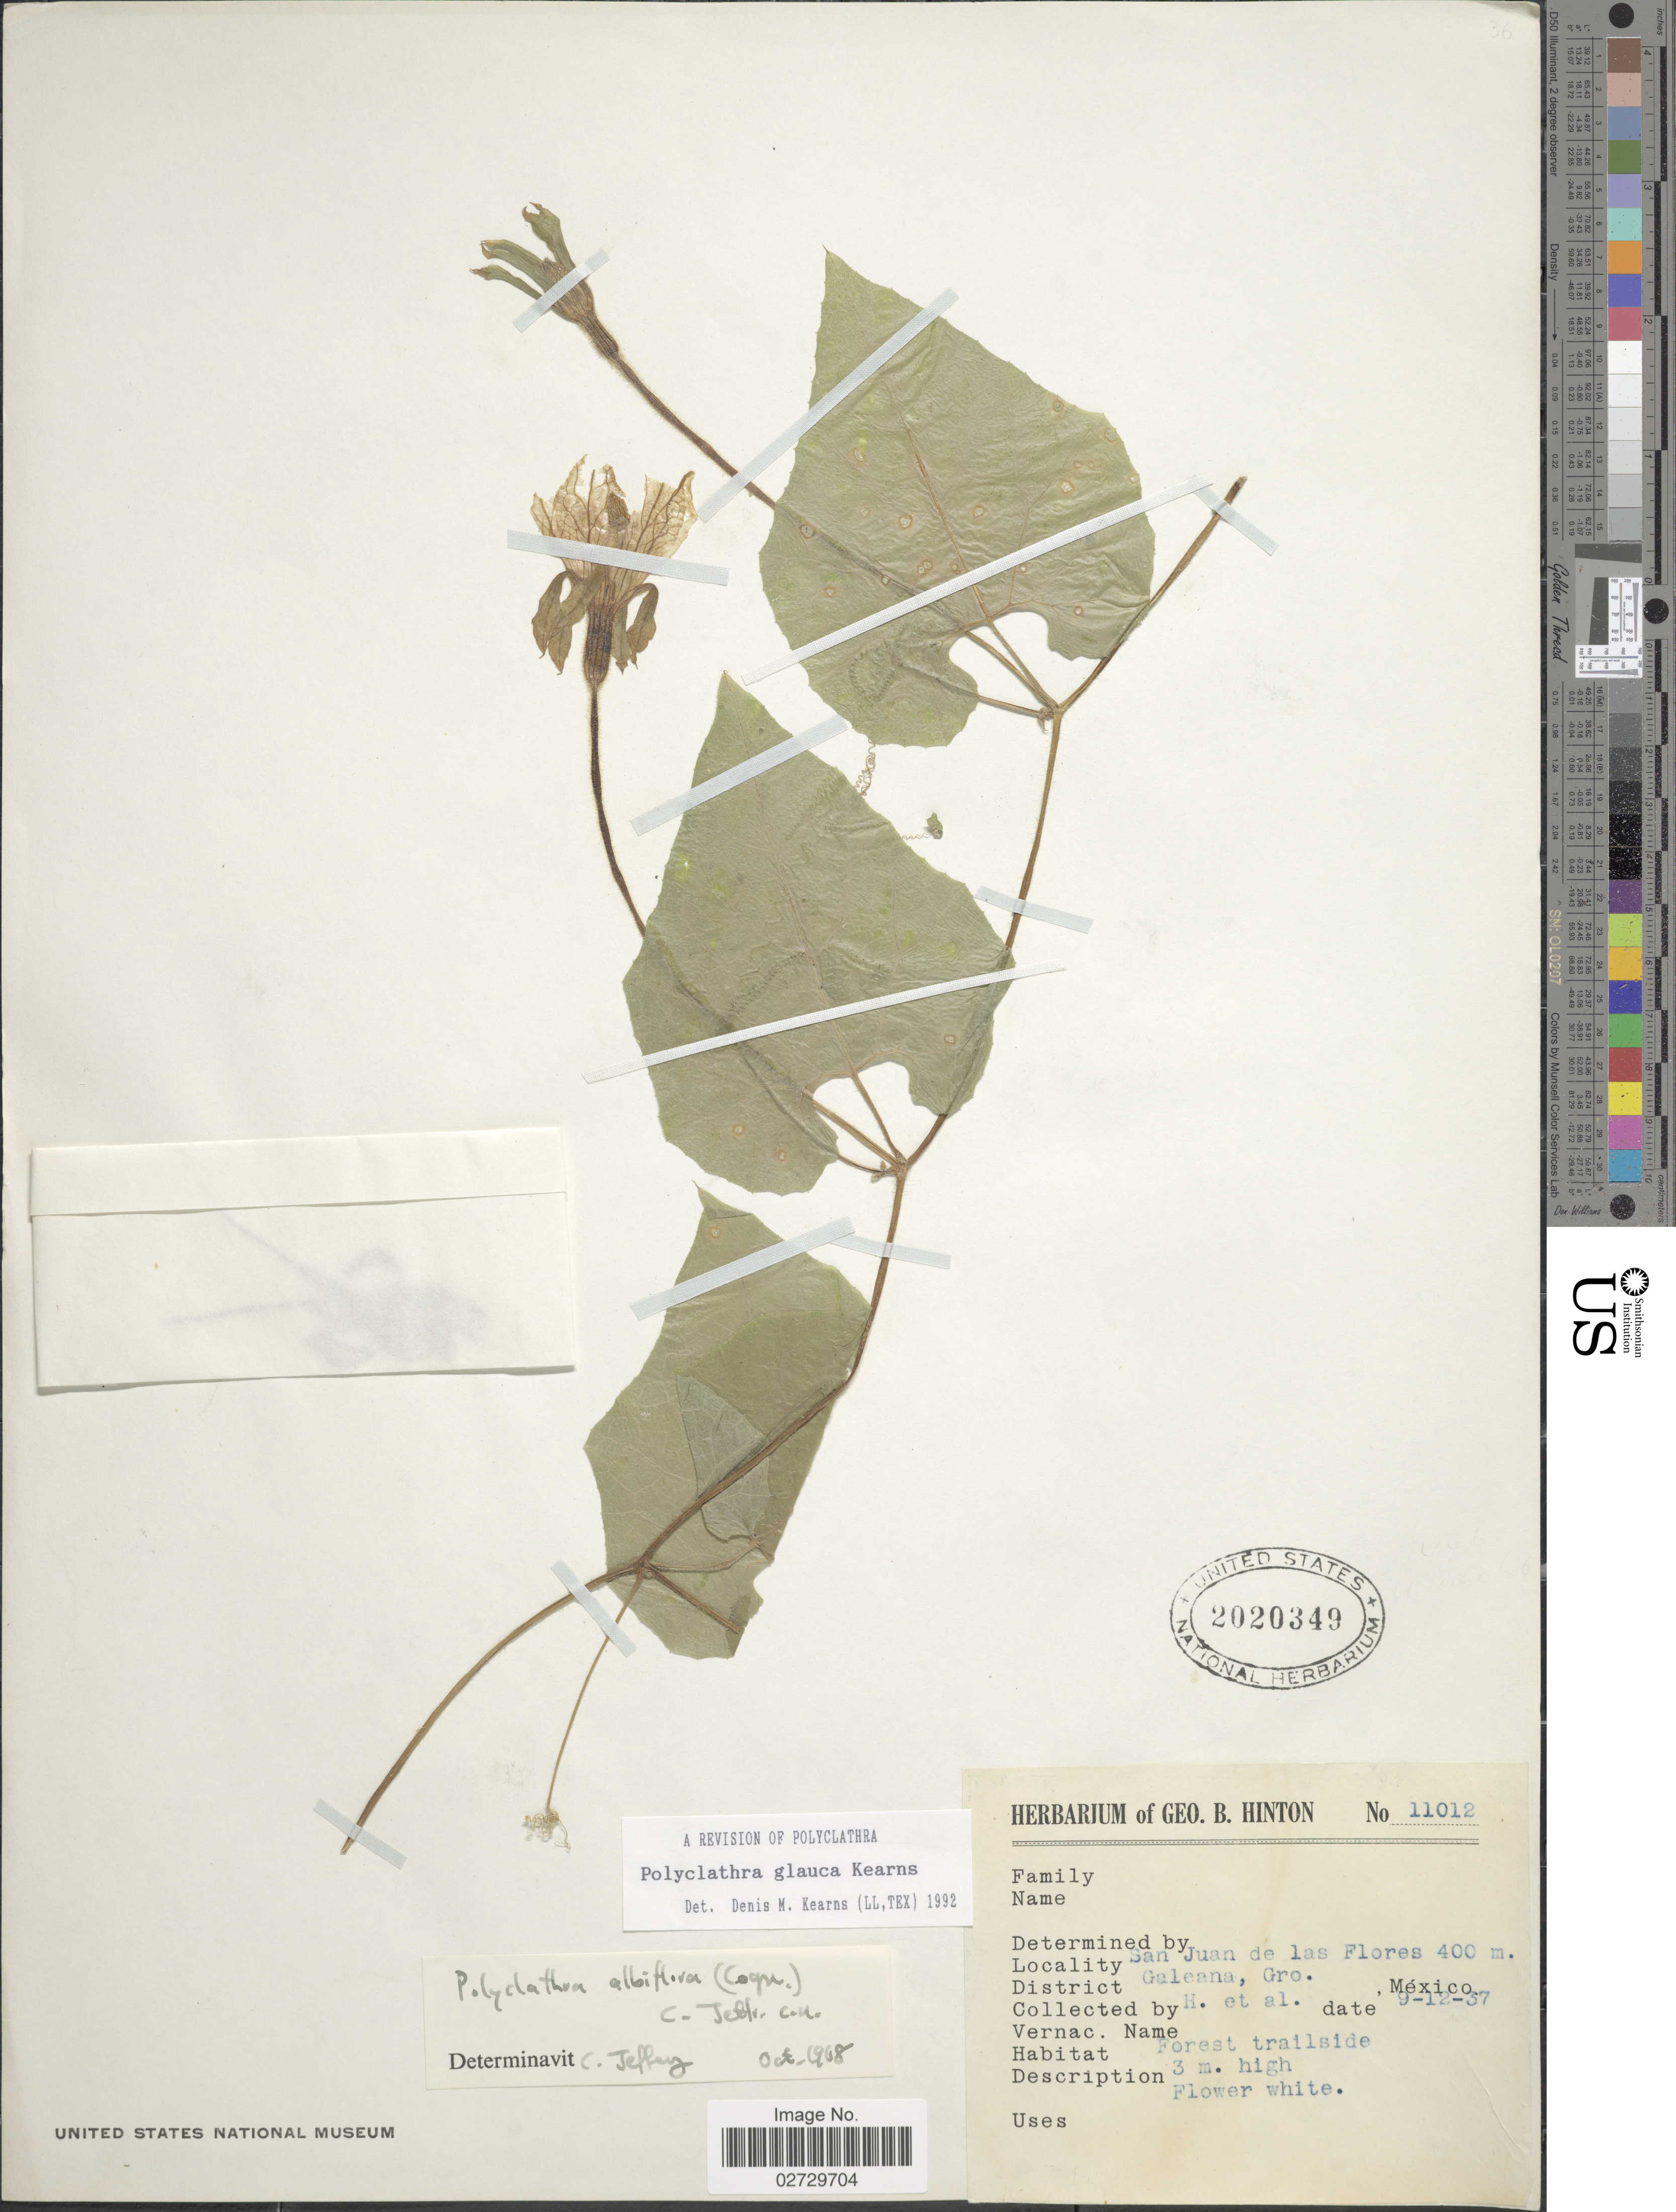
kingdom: Plantae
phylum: Tracheophyta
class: Magnoliopsida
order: Cucurbitales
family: Cucurbitaceae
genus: Polyclathra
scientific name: Polyclathra glauca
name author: Kearns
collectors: G. B. Hinton & et al.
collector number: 11012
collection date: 1937-09-12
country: Mexico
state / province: Guerrero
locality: San Juan de las Flores. District Galeana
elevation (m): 400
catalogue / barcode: US 2020349